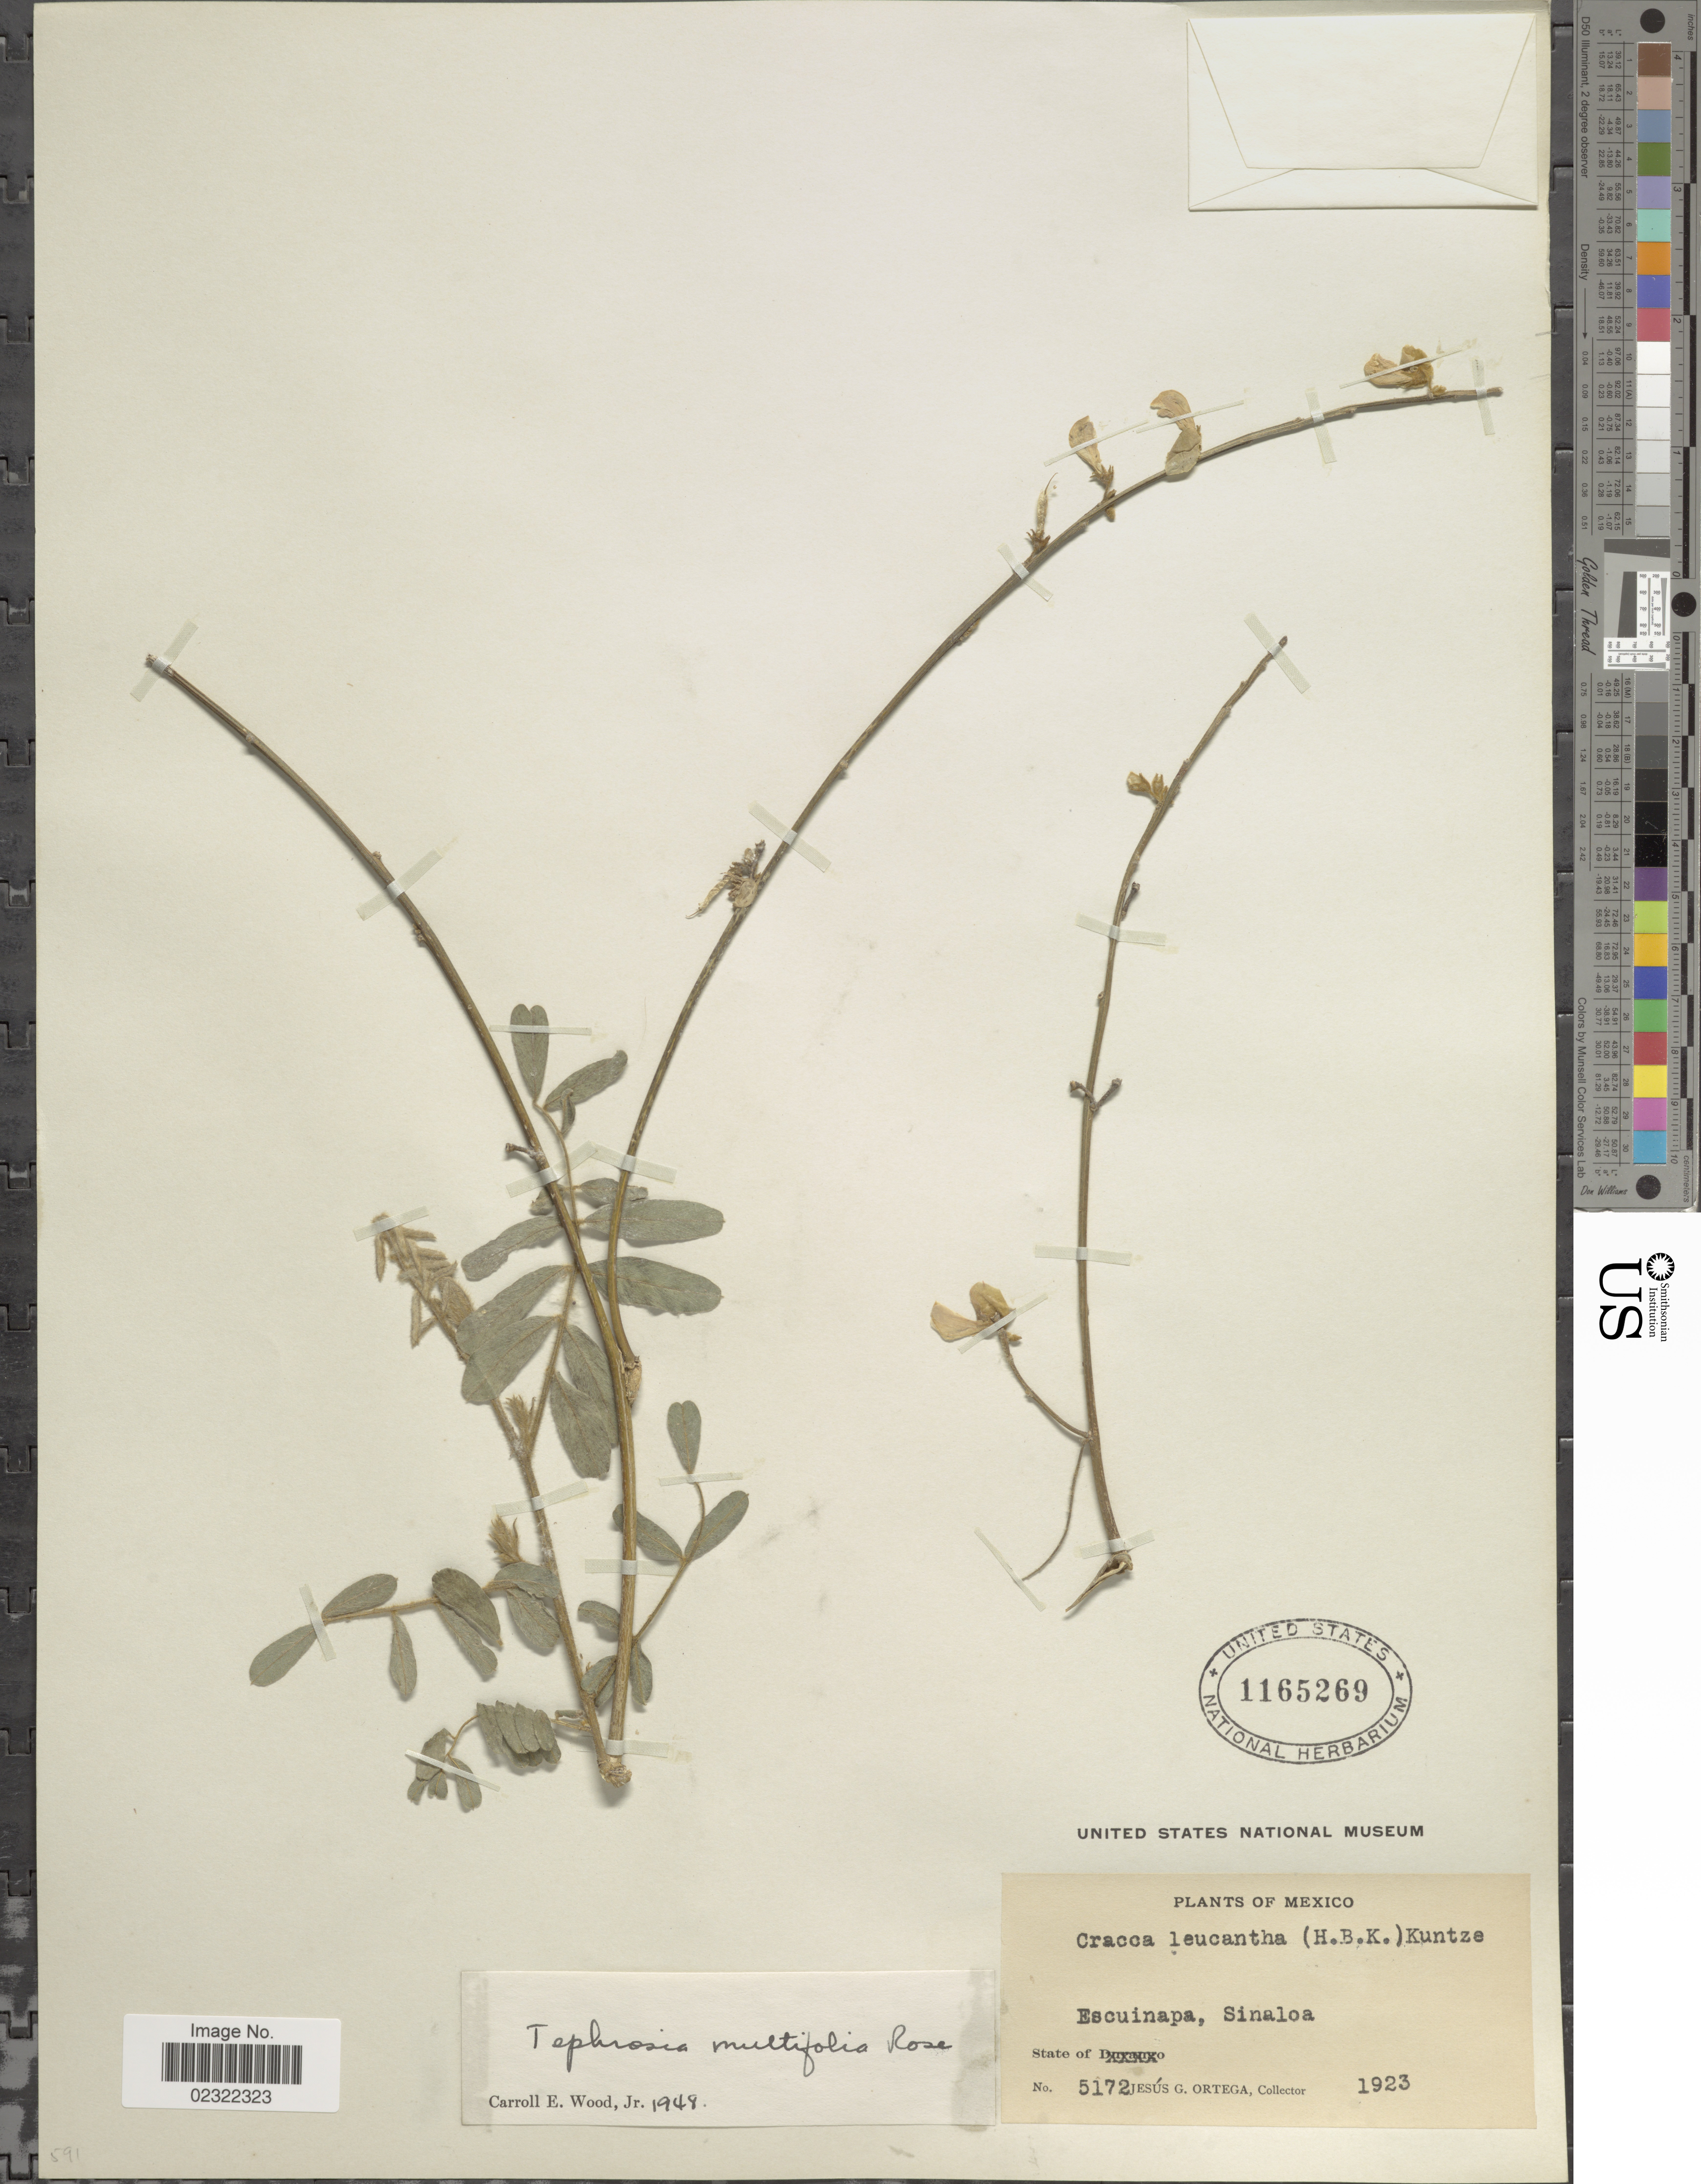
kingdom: Plantae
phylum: Tracheophyta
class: Magnoliopsida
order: Fabales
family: Fabaceae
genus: Tephrosia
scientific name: Tephrosia multifolia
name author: Rose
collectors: J. Ortega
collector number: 5172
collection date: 1923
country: Mexico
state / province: Sinaloa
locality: Escuinapa, Sinaloa.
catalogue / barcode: US 1165269